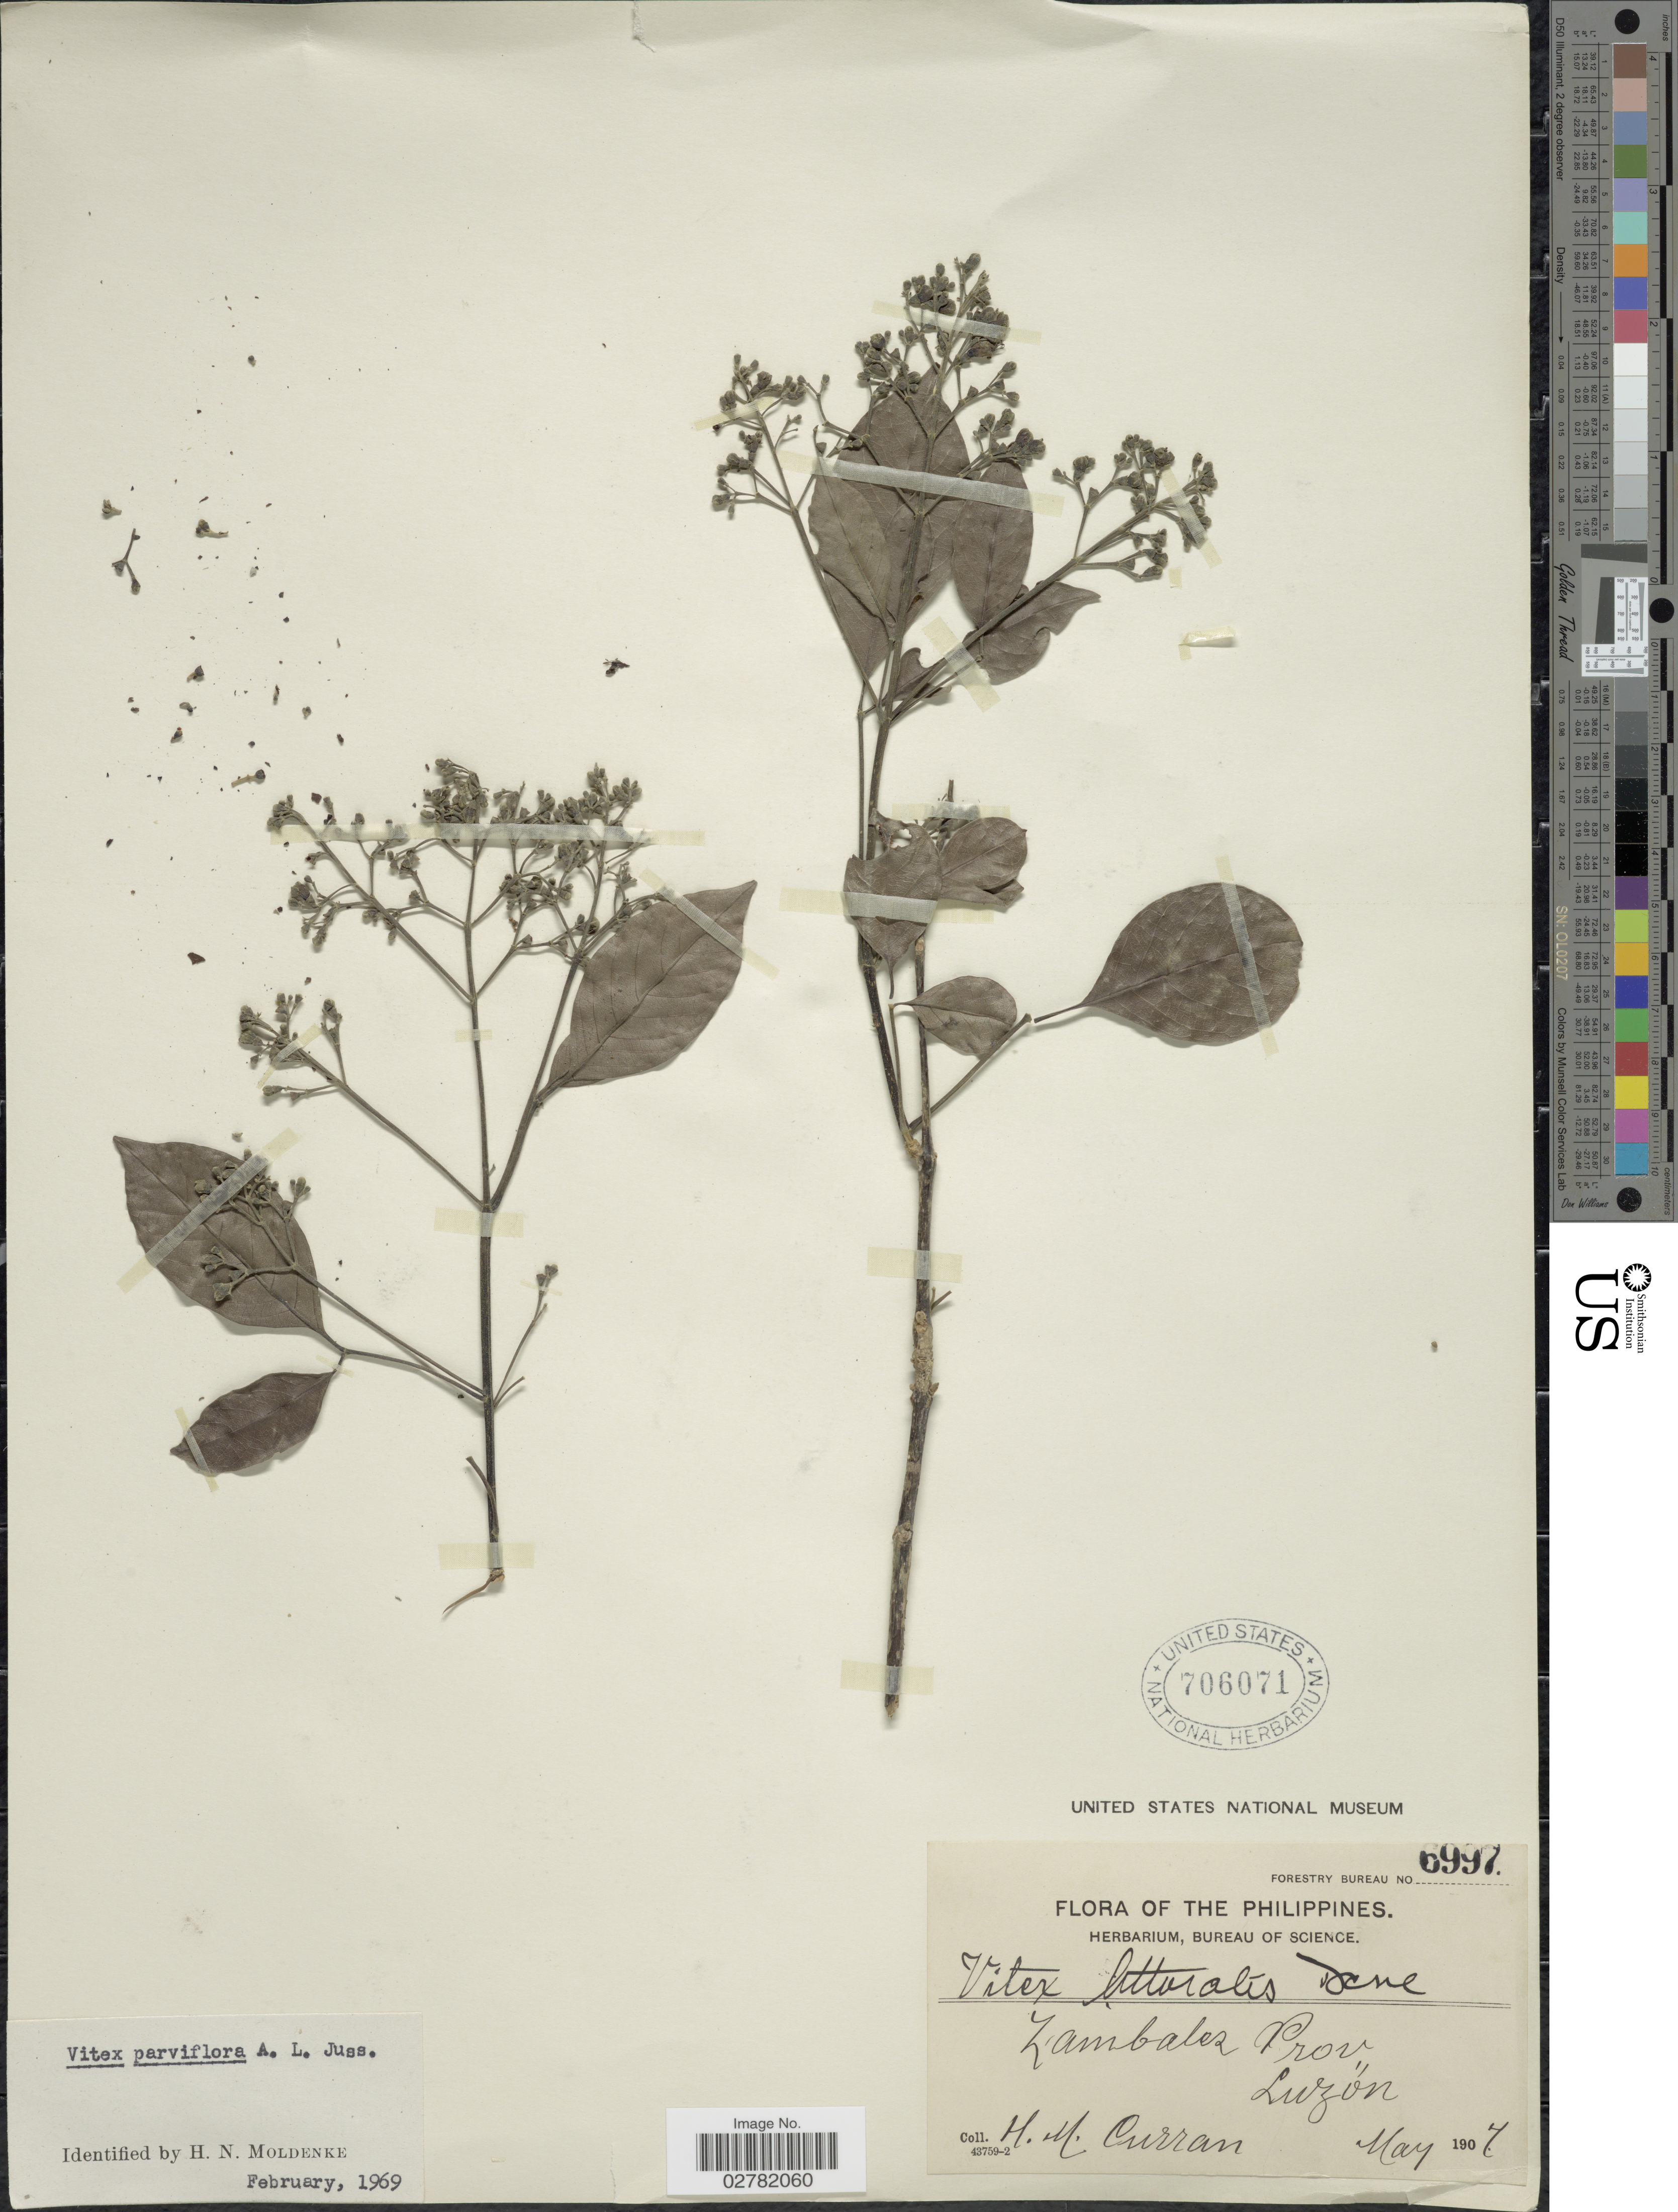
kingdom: Plantae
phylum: Tracheophyta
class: Magnoliopsida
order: Lamiales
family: Lamiaceae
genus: Vitex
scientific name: Vitex parviflora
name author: Juss.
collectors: H. M. Curran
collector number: Forestry Bureau 6997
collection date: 1907-05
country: Philippines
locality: Zambalez Prov., Luzon.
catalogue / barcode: US 706071